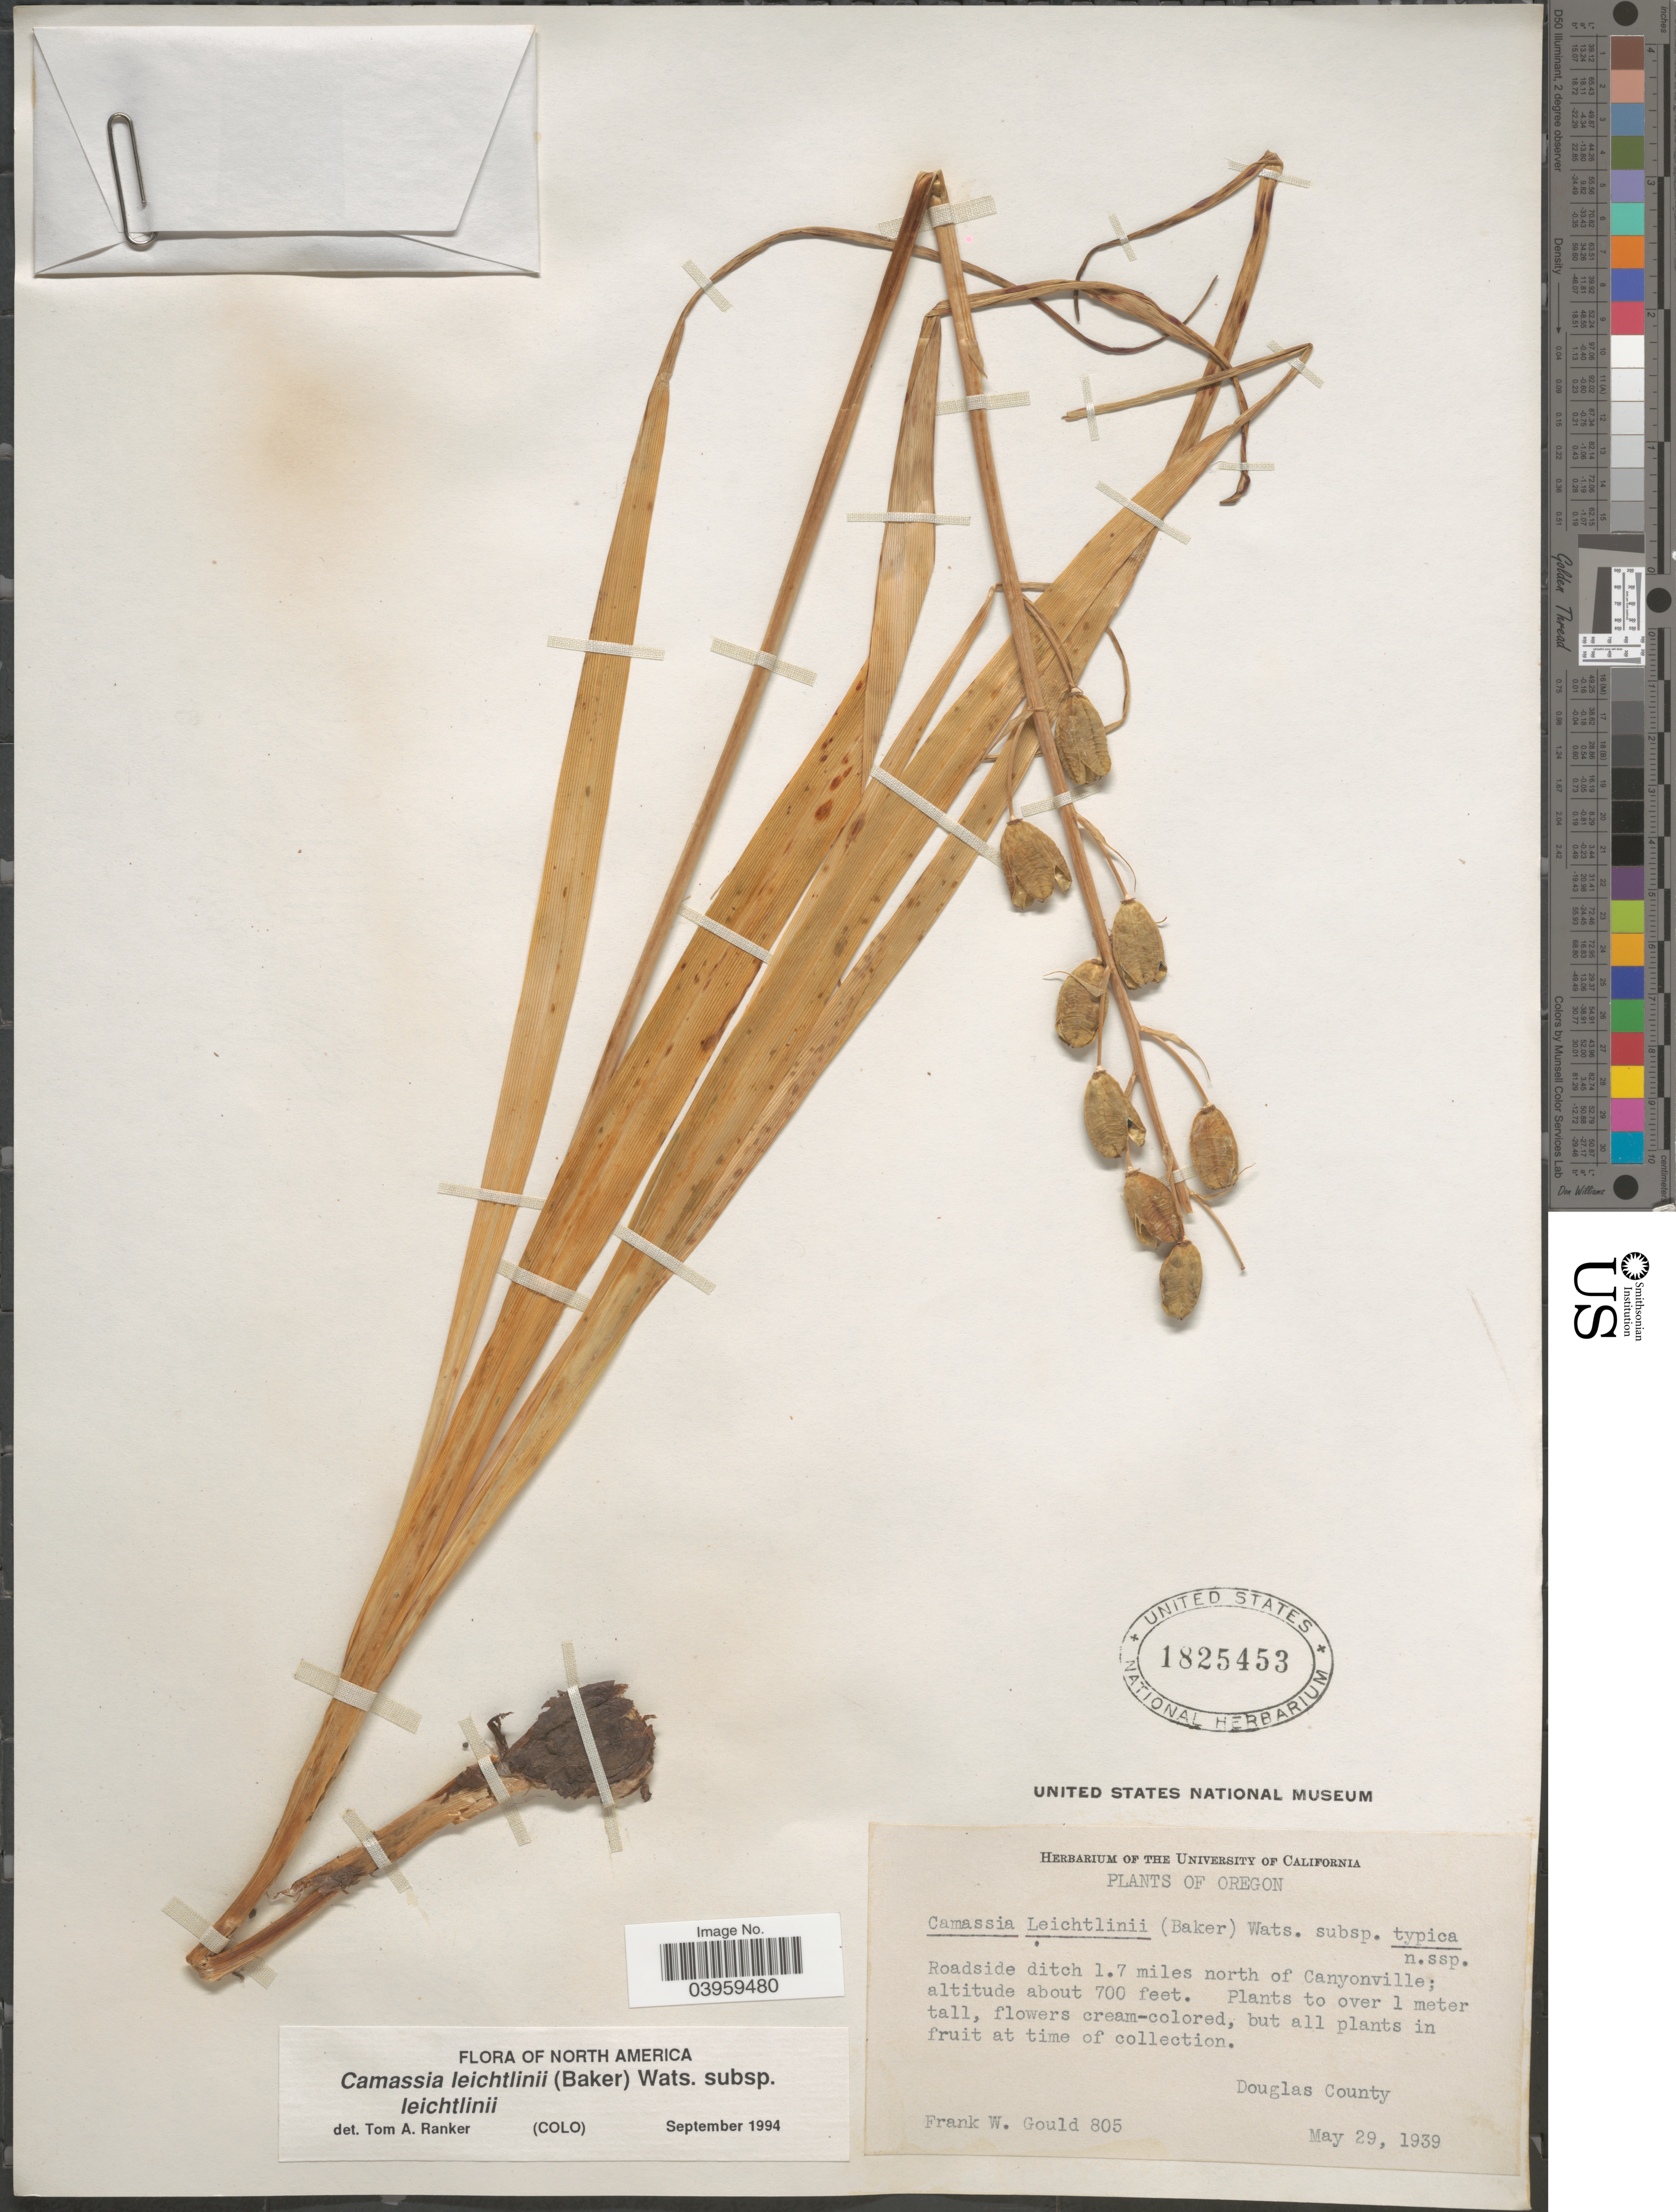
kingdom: Plantae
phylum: Tracheophyta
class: Liliopsida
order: Asparagales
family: Asparagaceae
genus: Camassia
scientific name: Camassia leichtlinii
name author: (Baker) S. Watson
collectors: F. W. Gould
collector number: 805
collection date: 1939-05-29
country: United States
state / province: Oregon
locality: Roadside ditch 1.7 miles north of Canyonville. Douglas County.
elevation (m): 213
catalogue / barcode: US 1825453